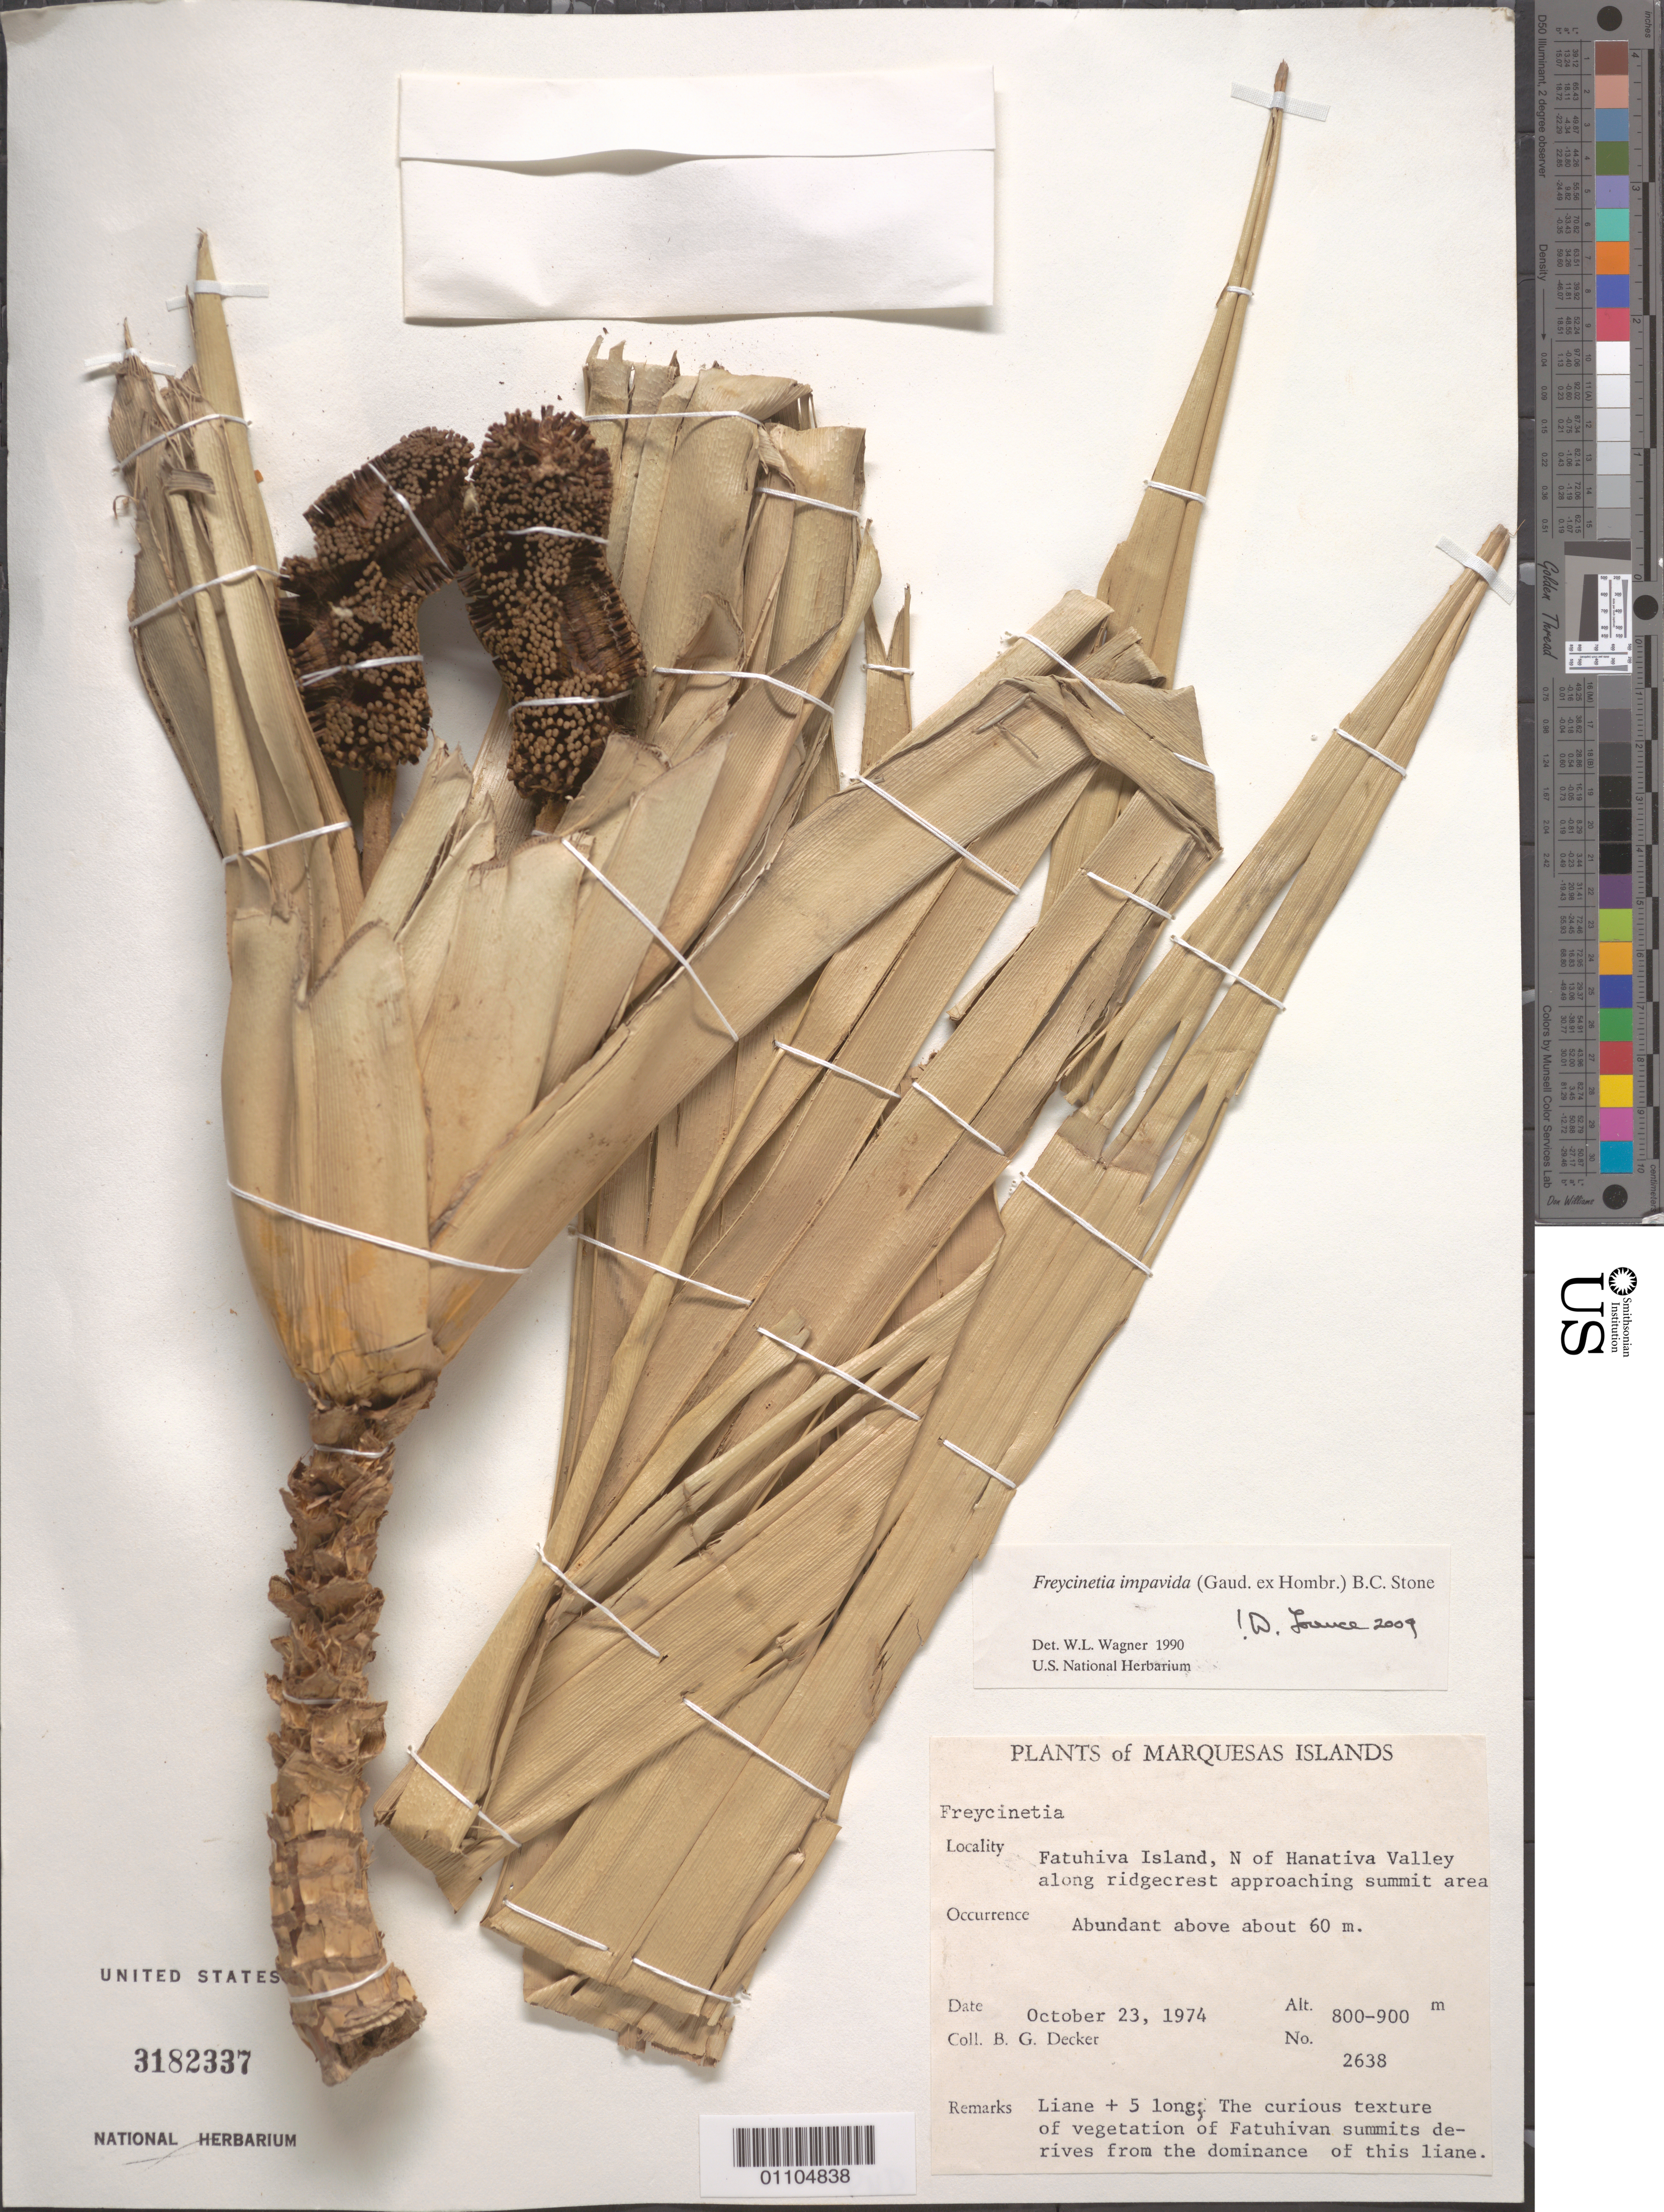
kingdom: Plantae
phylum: Tracheophyta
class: Liliopsida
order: Pandanales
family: Pandanaceae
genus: Freycinetia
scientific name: Freycinetia impavida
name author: (Hombr. & Jacquinot ex Decne.) B.C. Stone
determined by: Wagner, W. L., (BOT), Smithsonian Institution - National Museum of Natural History (UNITED STATES)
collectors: B. G. Decker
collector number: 2638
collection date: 1974-10-23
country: French Polynesia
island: Fatu Hiva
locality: N of Hanativa Valley along ridgecrest approaching summit area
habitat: Abundant above 60 m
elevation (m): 800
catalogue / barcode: US 3182337